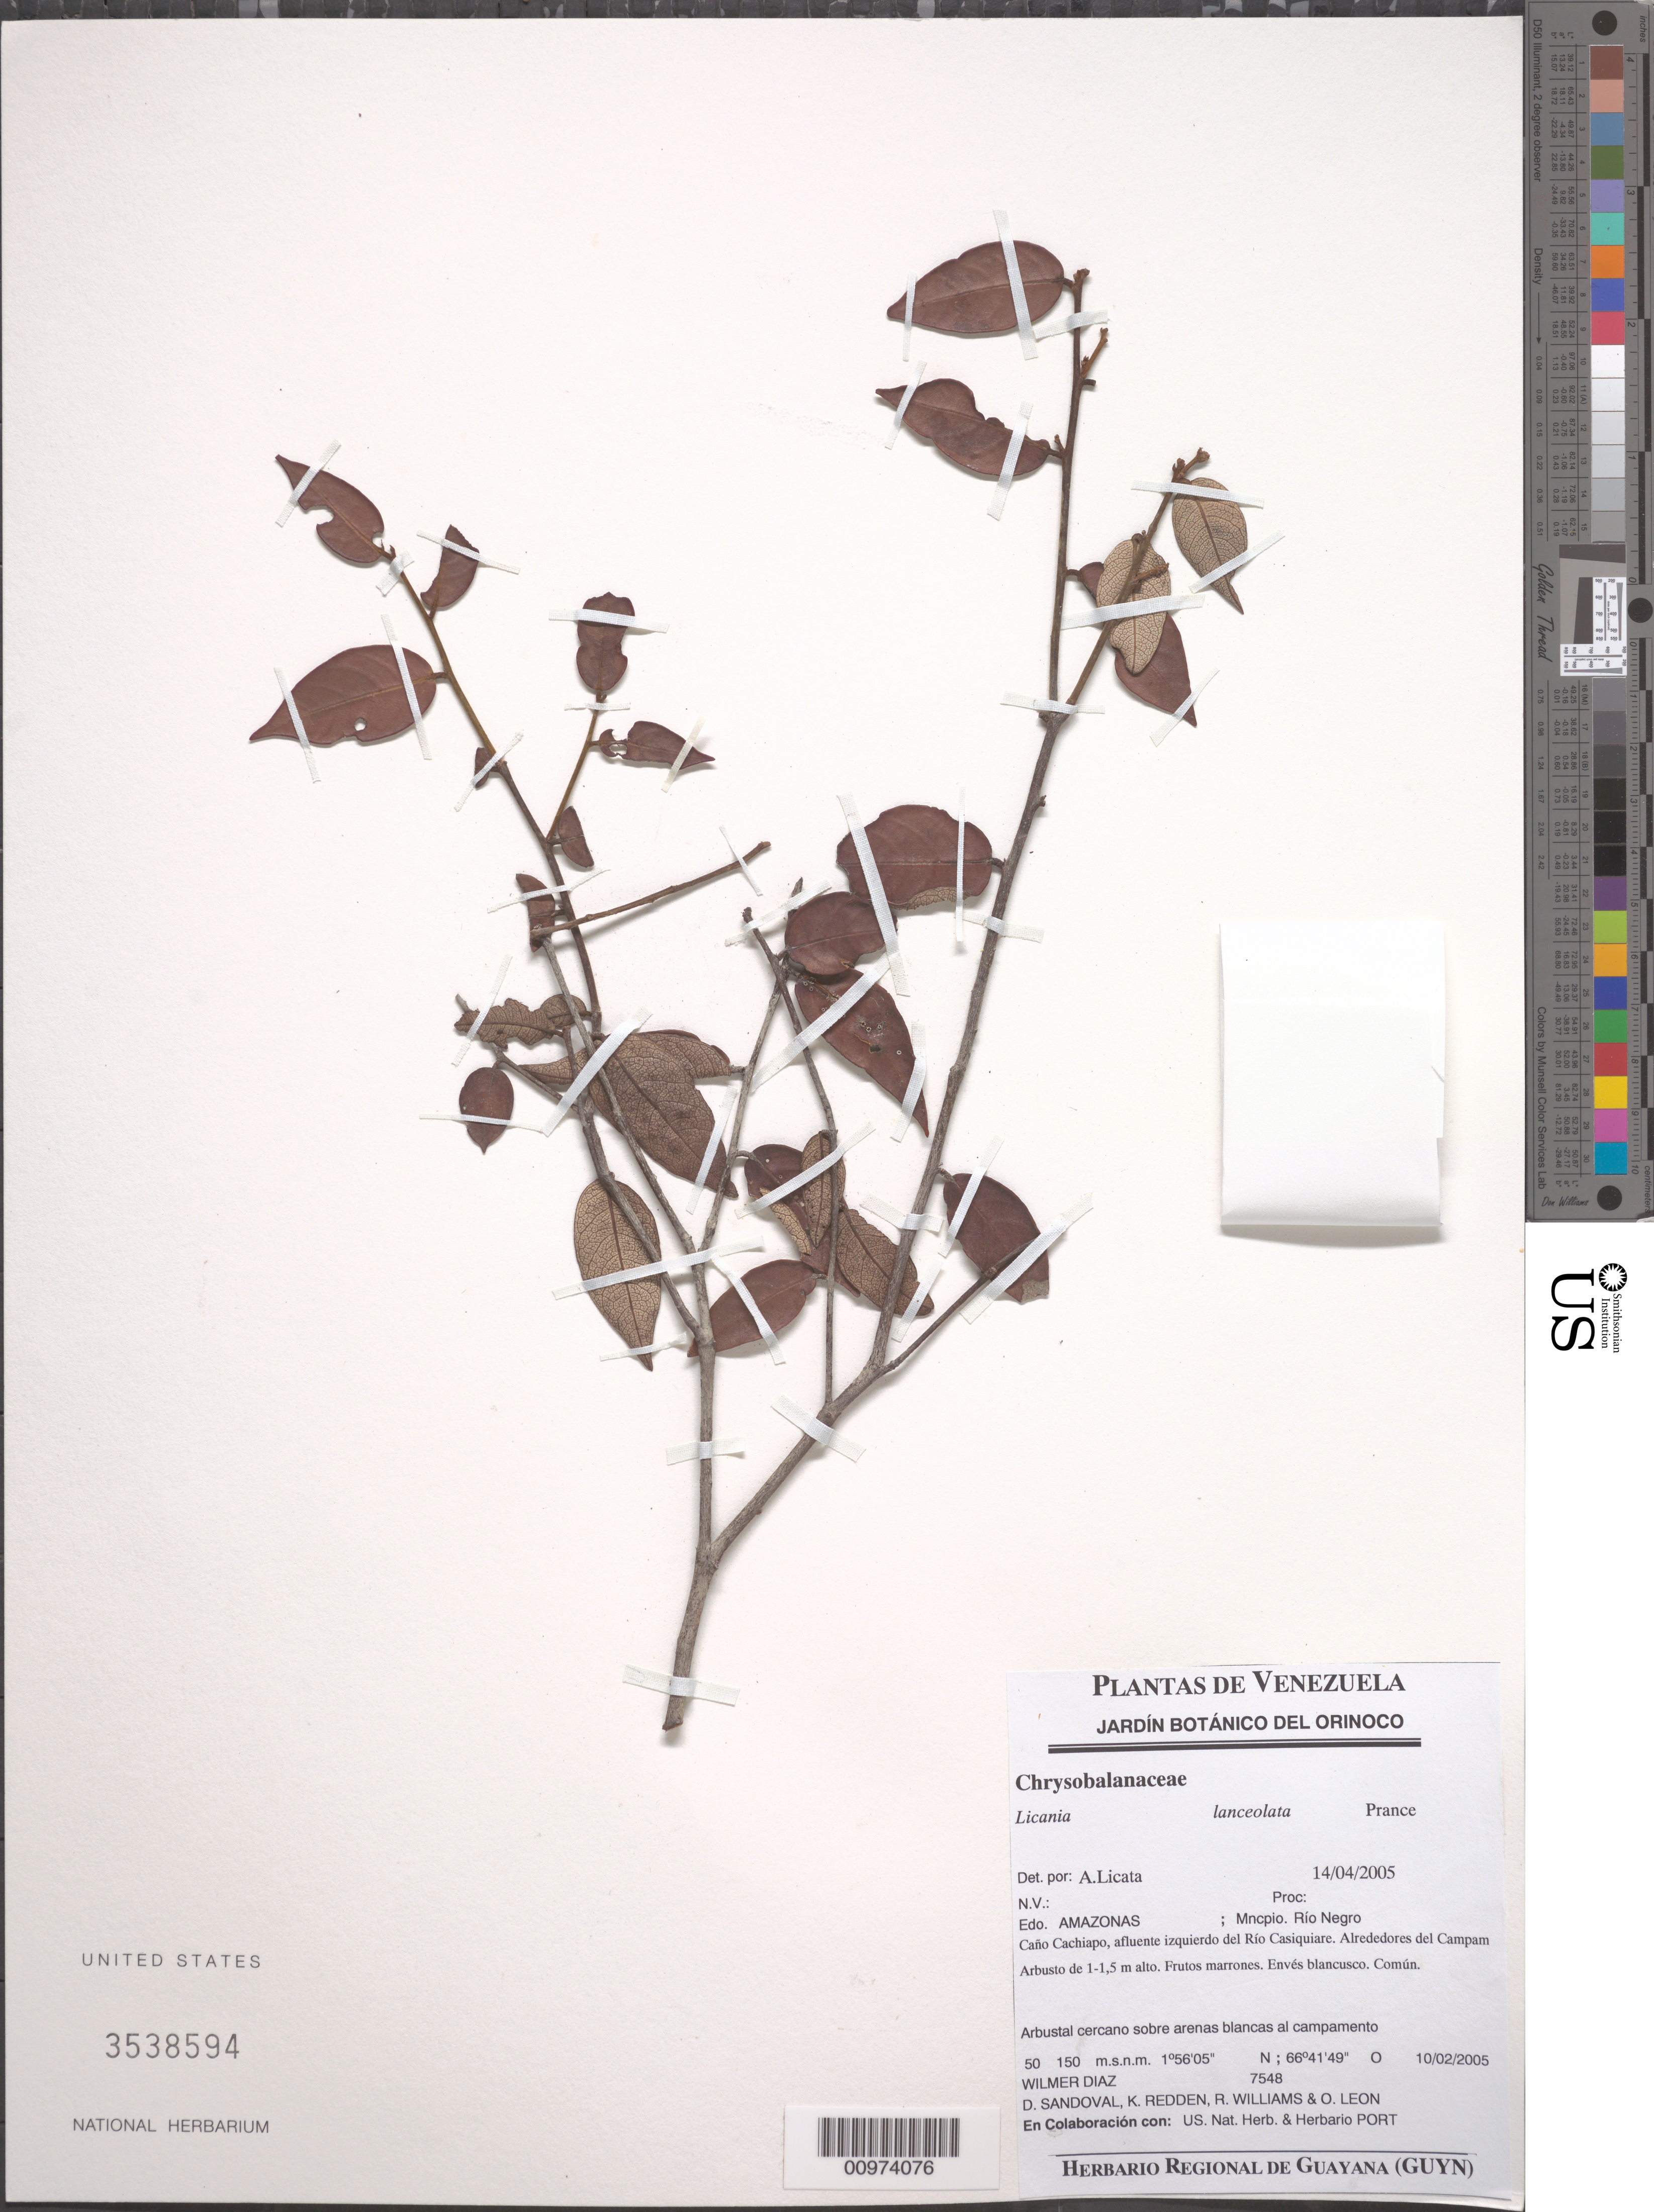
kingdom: Plantae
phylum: Tracheophyta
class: Magnoliopsida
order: Malpighiales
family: Chrysobalanaceae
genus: Licania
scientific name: Licania lanceolata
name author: Prance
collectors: W. Díaz P., D. Sandoval, K. M. Redden, R. Williams & O. León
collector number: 7548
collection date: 2005-02-10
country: Venezuela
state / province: Amazonas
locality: Mncpio. Río Negro. Caño Cachiapo, afluente izquierdo del Río Casiquiare. Alrededores del Campam.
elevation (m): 50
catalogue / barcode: US 3538594